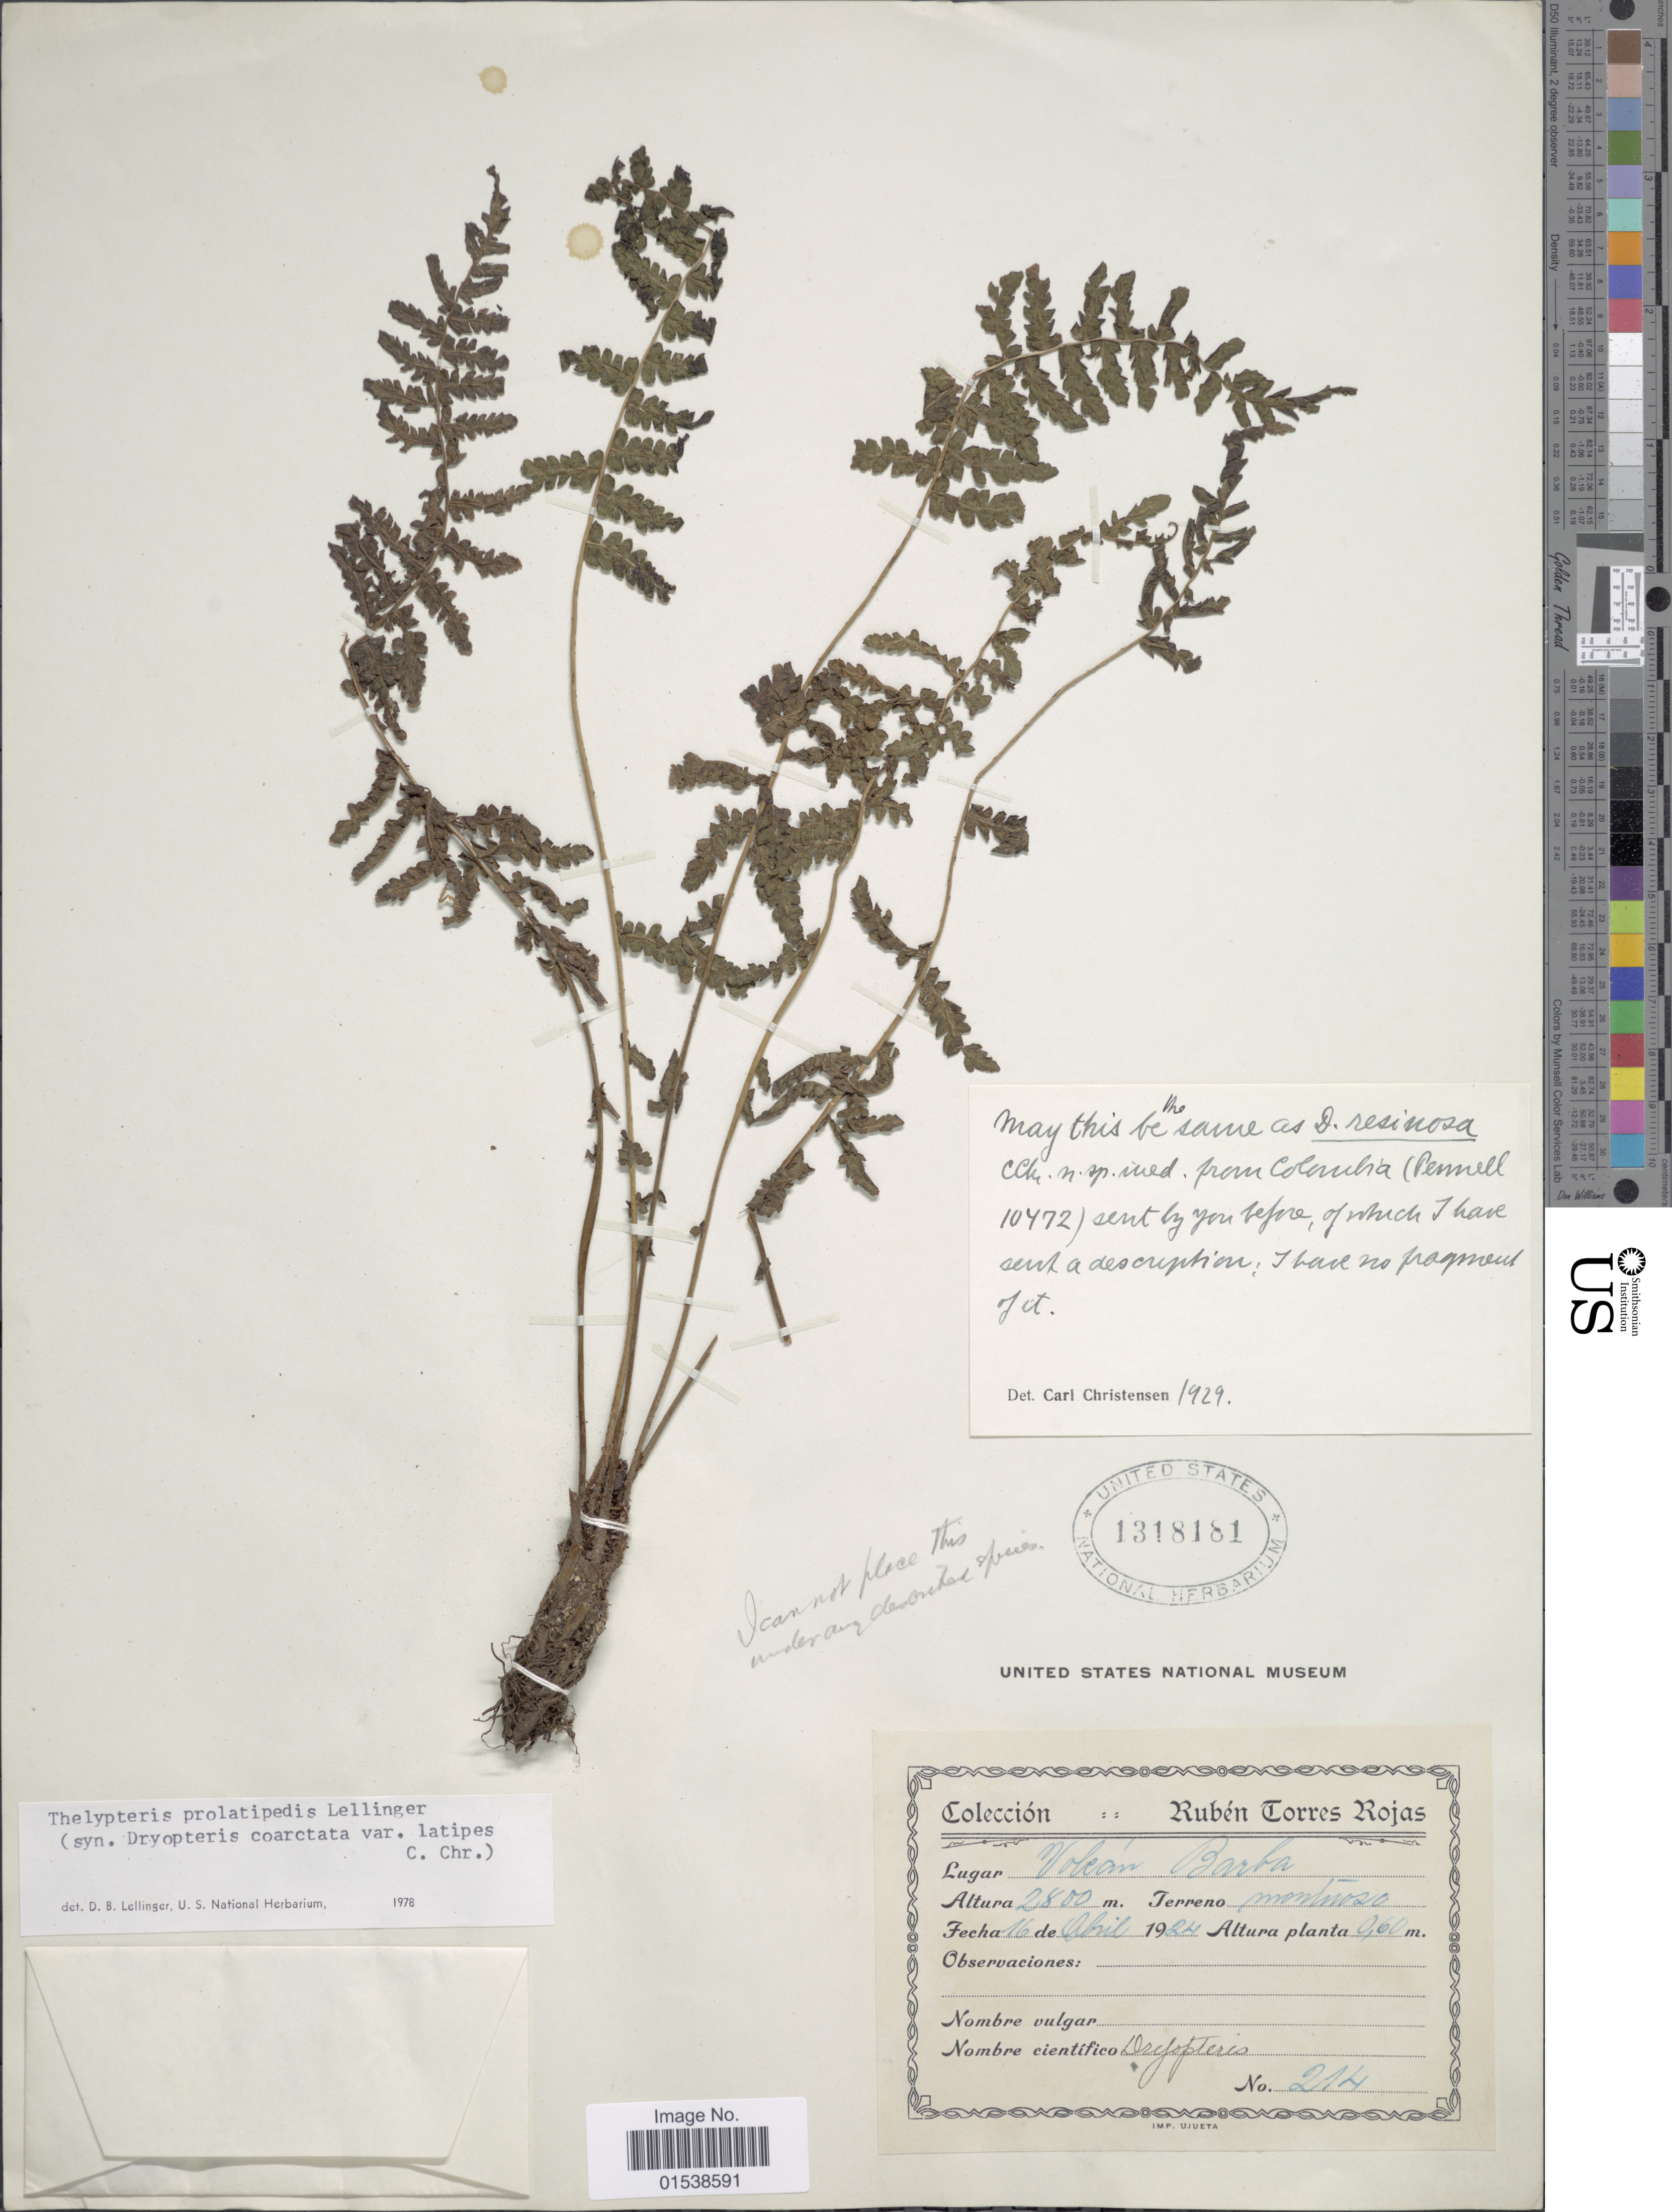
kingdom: Plantae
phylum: Tracheophyta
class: Polypodiopsida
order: Polypodiales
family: Thelypteridaceae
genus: Amauropelta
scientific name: Amauropelta prolatipedis (Lellinger) comb. nov., ined 2015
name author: (Lellinger)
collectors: R. Torres Rojas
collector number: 214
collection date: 1924-04-16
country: Costa Rica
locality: Volcan Barba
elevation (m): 2800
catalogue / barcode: US 1318181